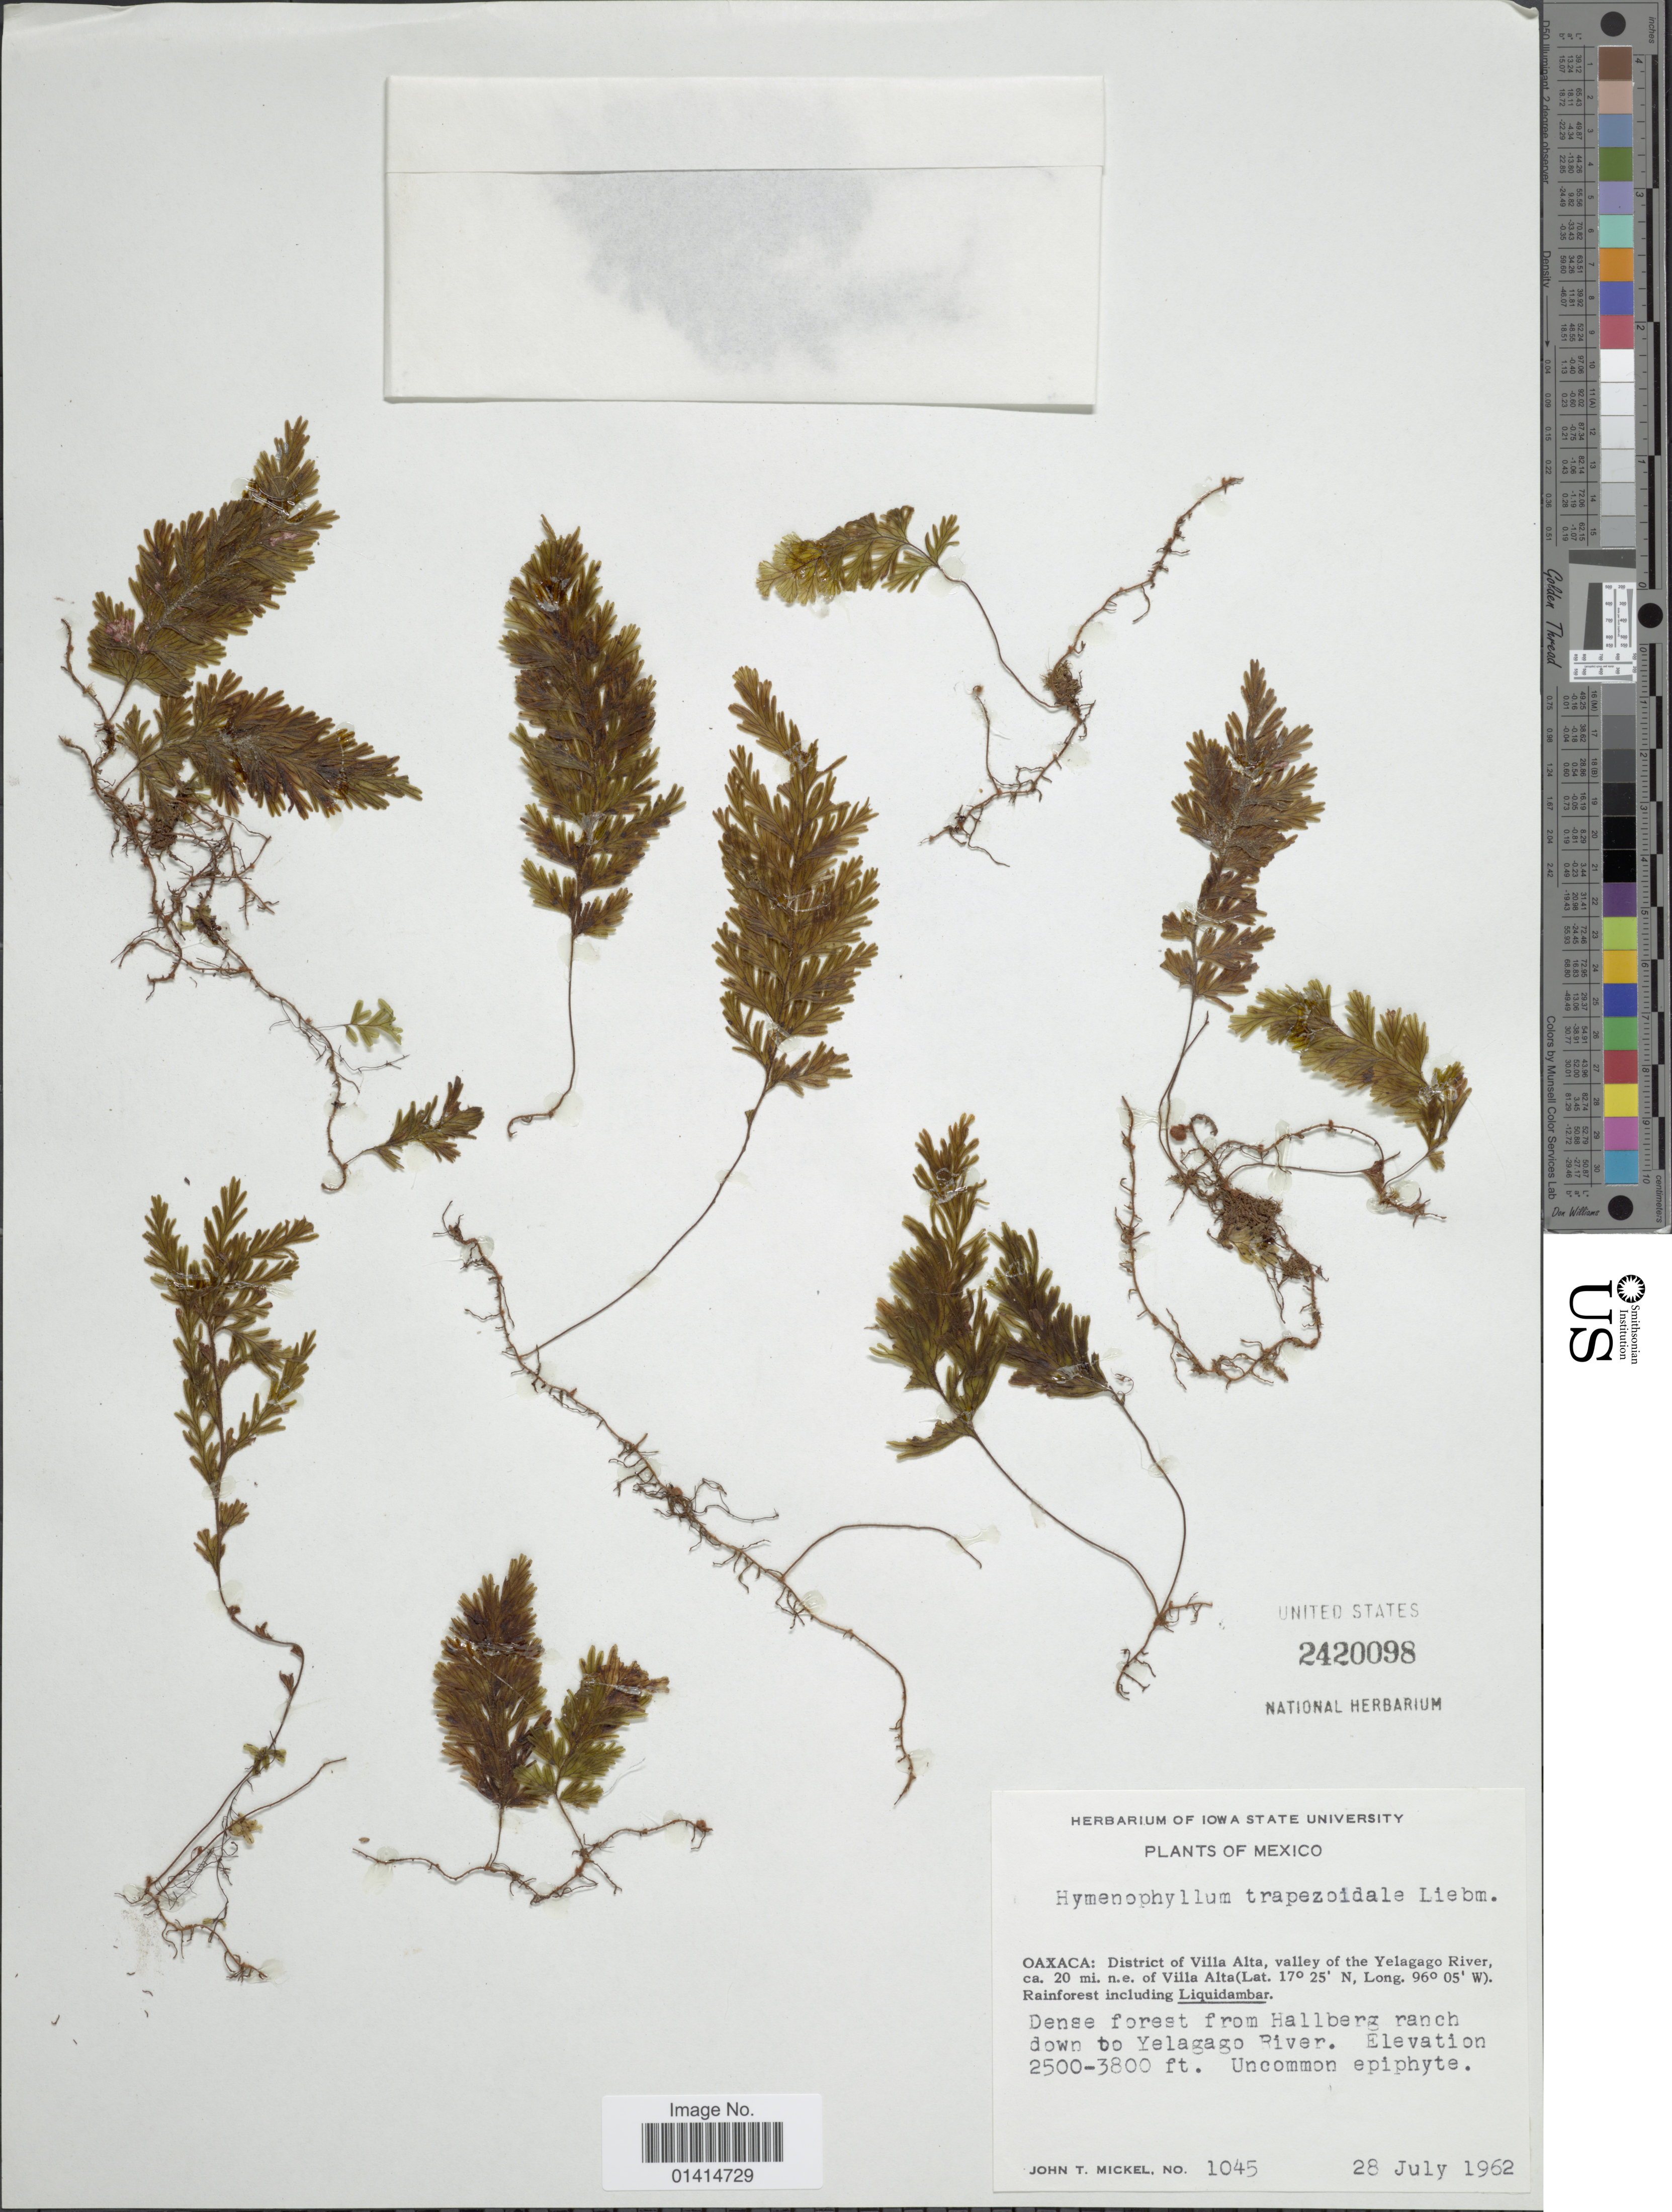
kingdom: Plantae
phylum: Tracheophyta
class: Polypodiopsida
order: Hymenophyllales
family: Hymenophyllaceae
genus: Hymenophyllum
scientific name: Hymenophyllum trapezoidale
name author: Liebm.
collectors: J. T. Mickel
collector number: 1045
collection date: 1962-07-28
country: Mexico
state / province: Oaxaca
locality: District Villa Alta, avlley of the Yelagago River, ca. 20 mi. n.e. of Villa Alta, from Hallberg ranch down to Yelagago River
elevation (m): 762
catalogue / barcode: US 2420098